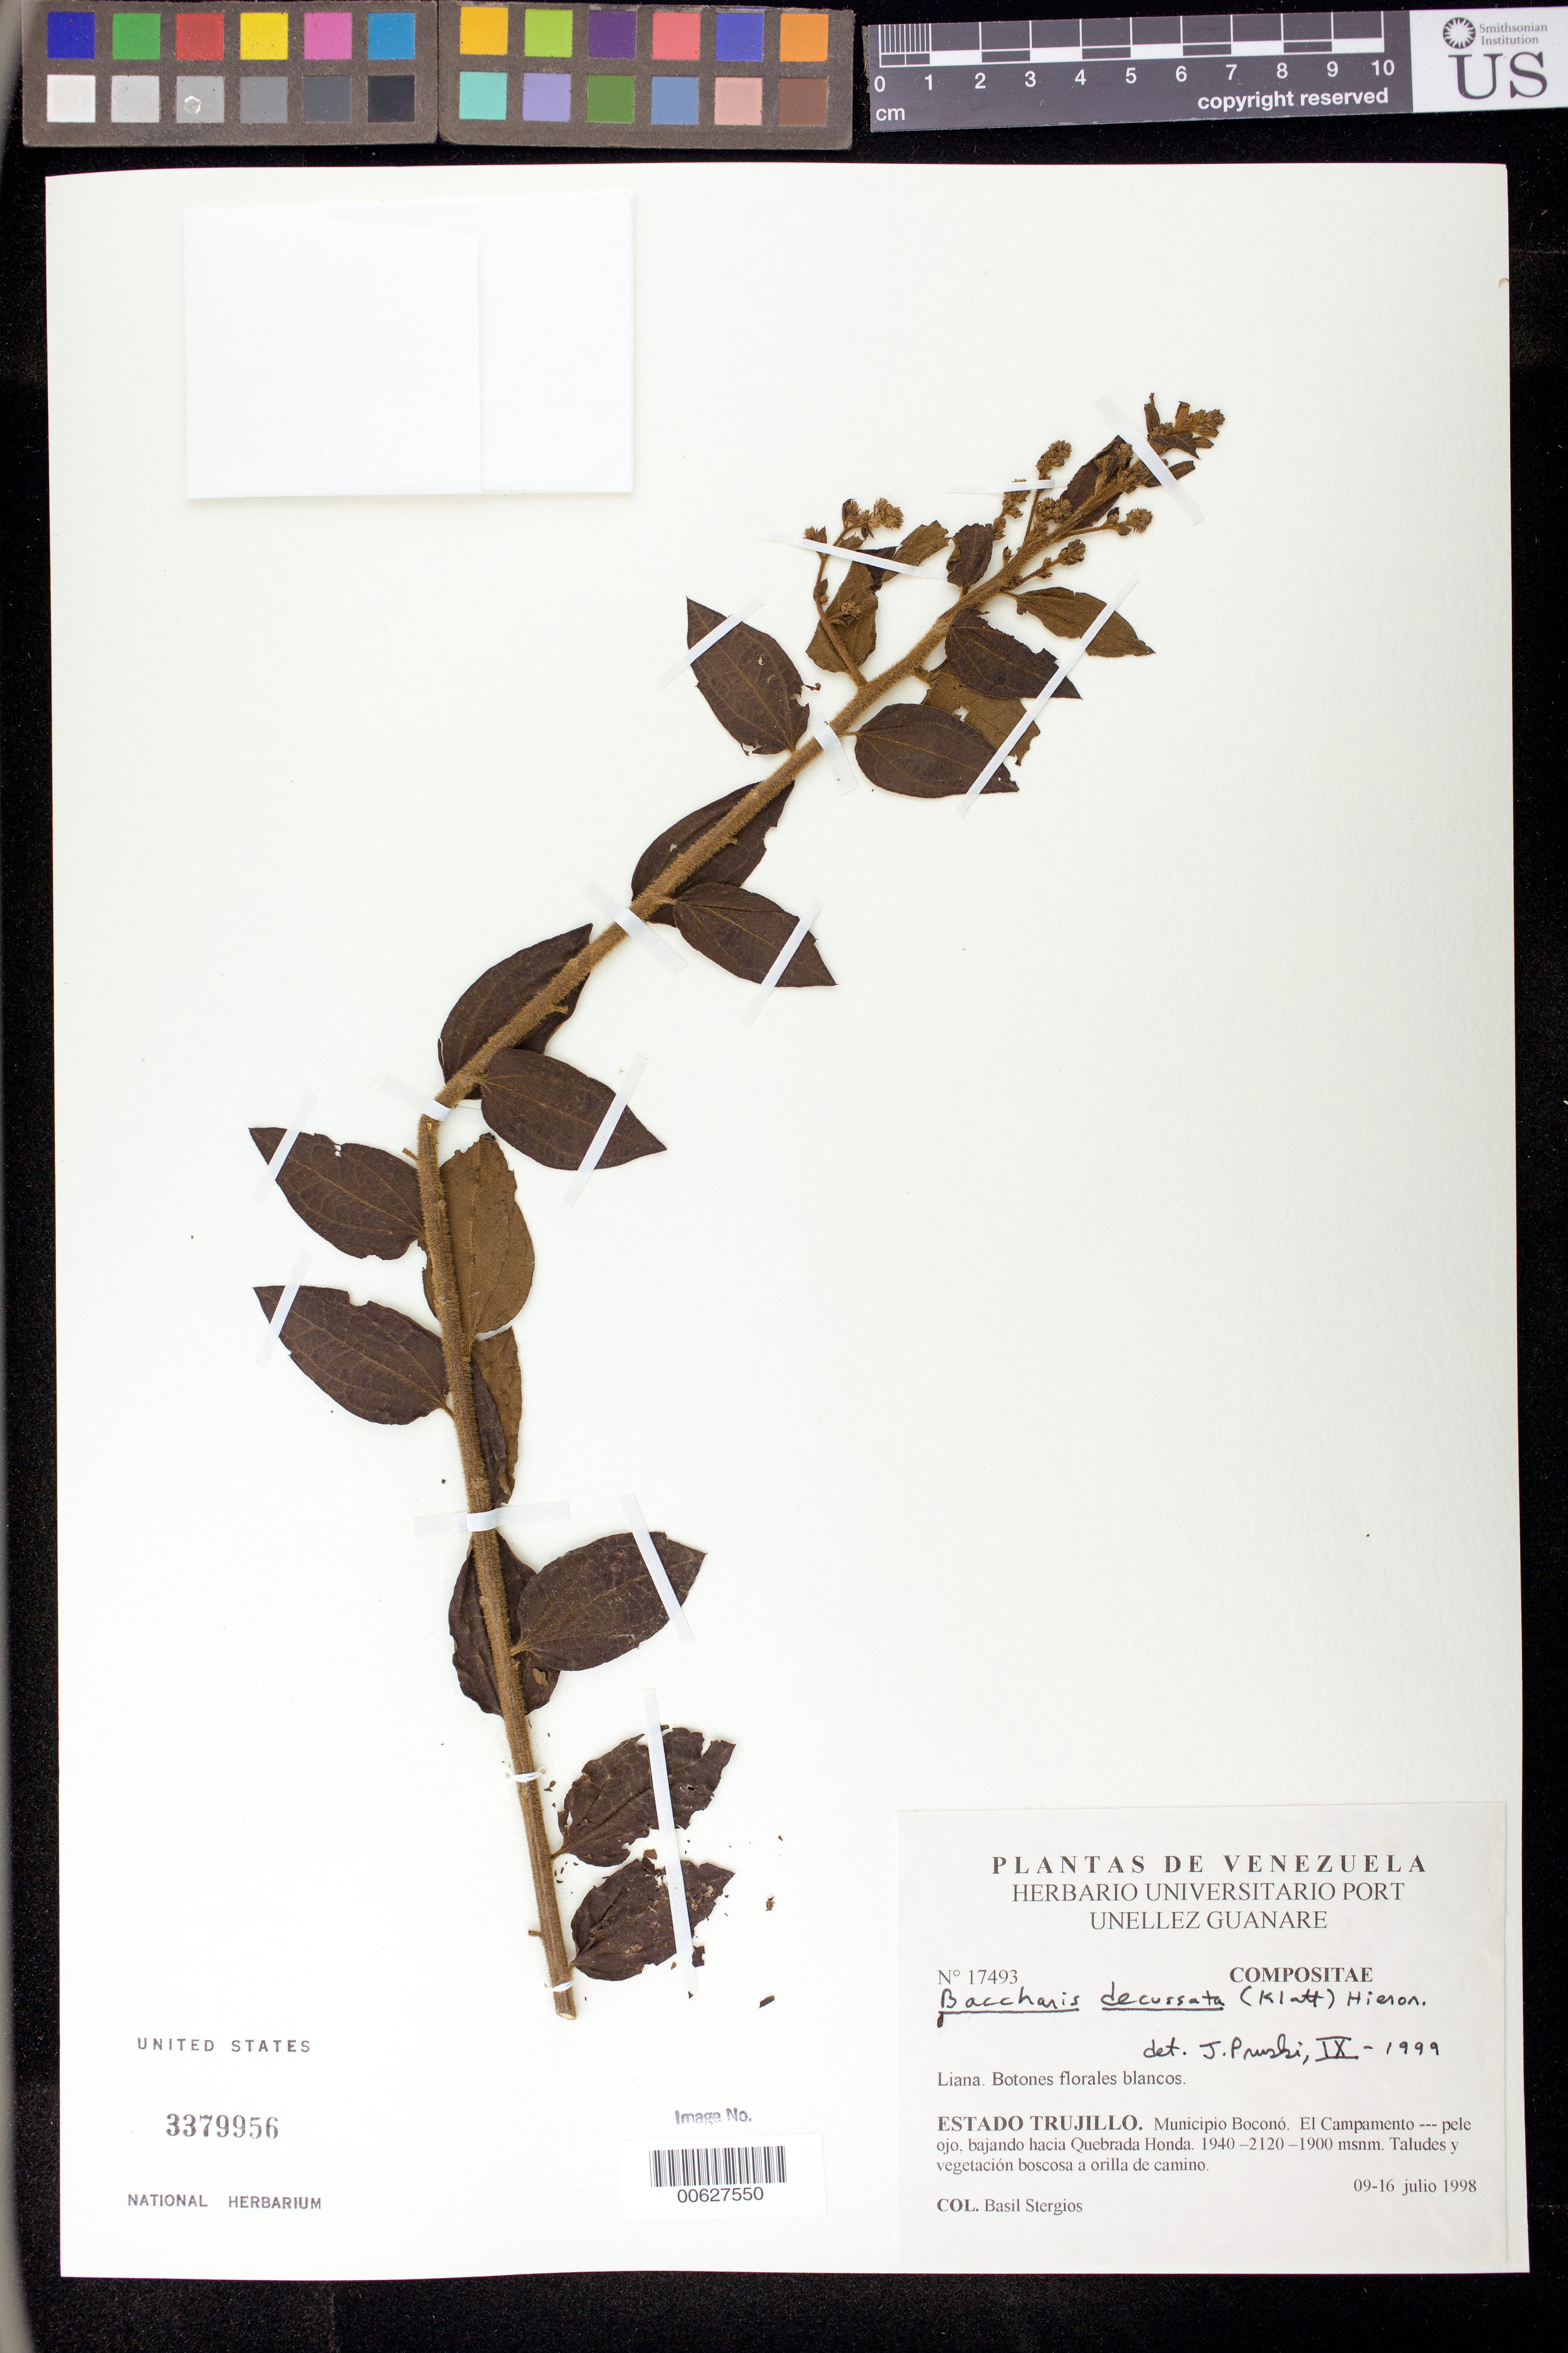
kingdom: Plantae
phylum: Tracheophyta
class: Magnoliopsida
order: Asterales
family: Asteraceae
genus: Baccharis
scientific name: Baccharis decussata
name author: (Klatt) Hieron.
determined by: Pruski, J. F.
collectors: B. G. Stergios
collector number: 17493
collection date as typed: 09 Jul 1998 to 16 Jul 1998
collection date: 1998-07-09/1998-07-16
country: Venezuela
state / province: Trujillo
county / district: Boconó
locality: Parque Nacional Guaramacal, El campamento-pele ojo, bajando hacia Quebrada Honda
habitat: Taludes y vegetación boscosa a orilla de camino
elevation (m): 1900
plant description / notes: PORT, US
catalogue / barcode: US 3379956